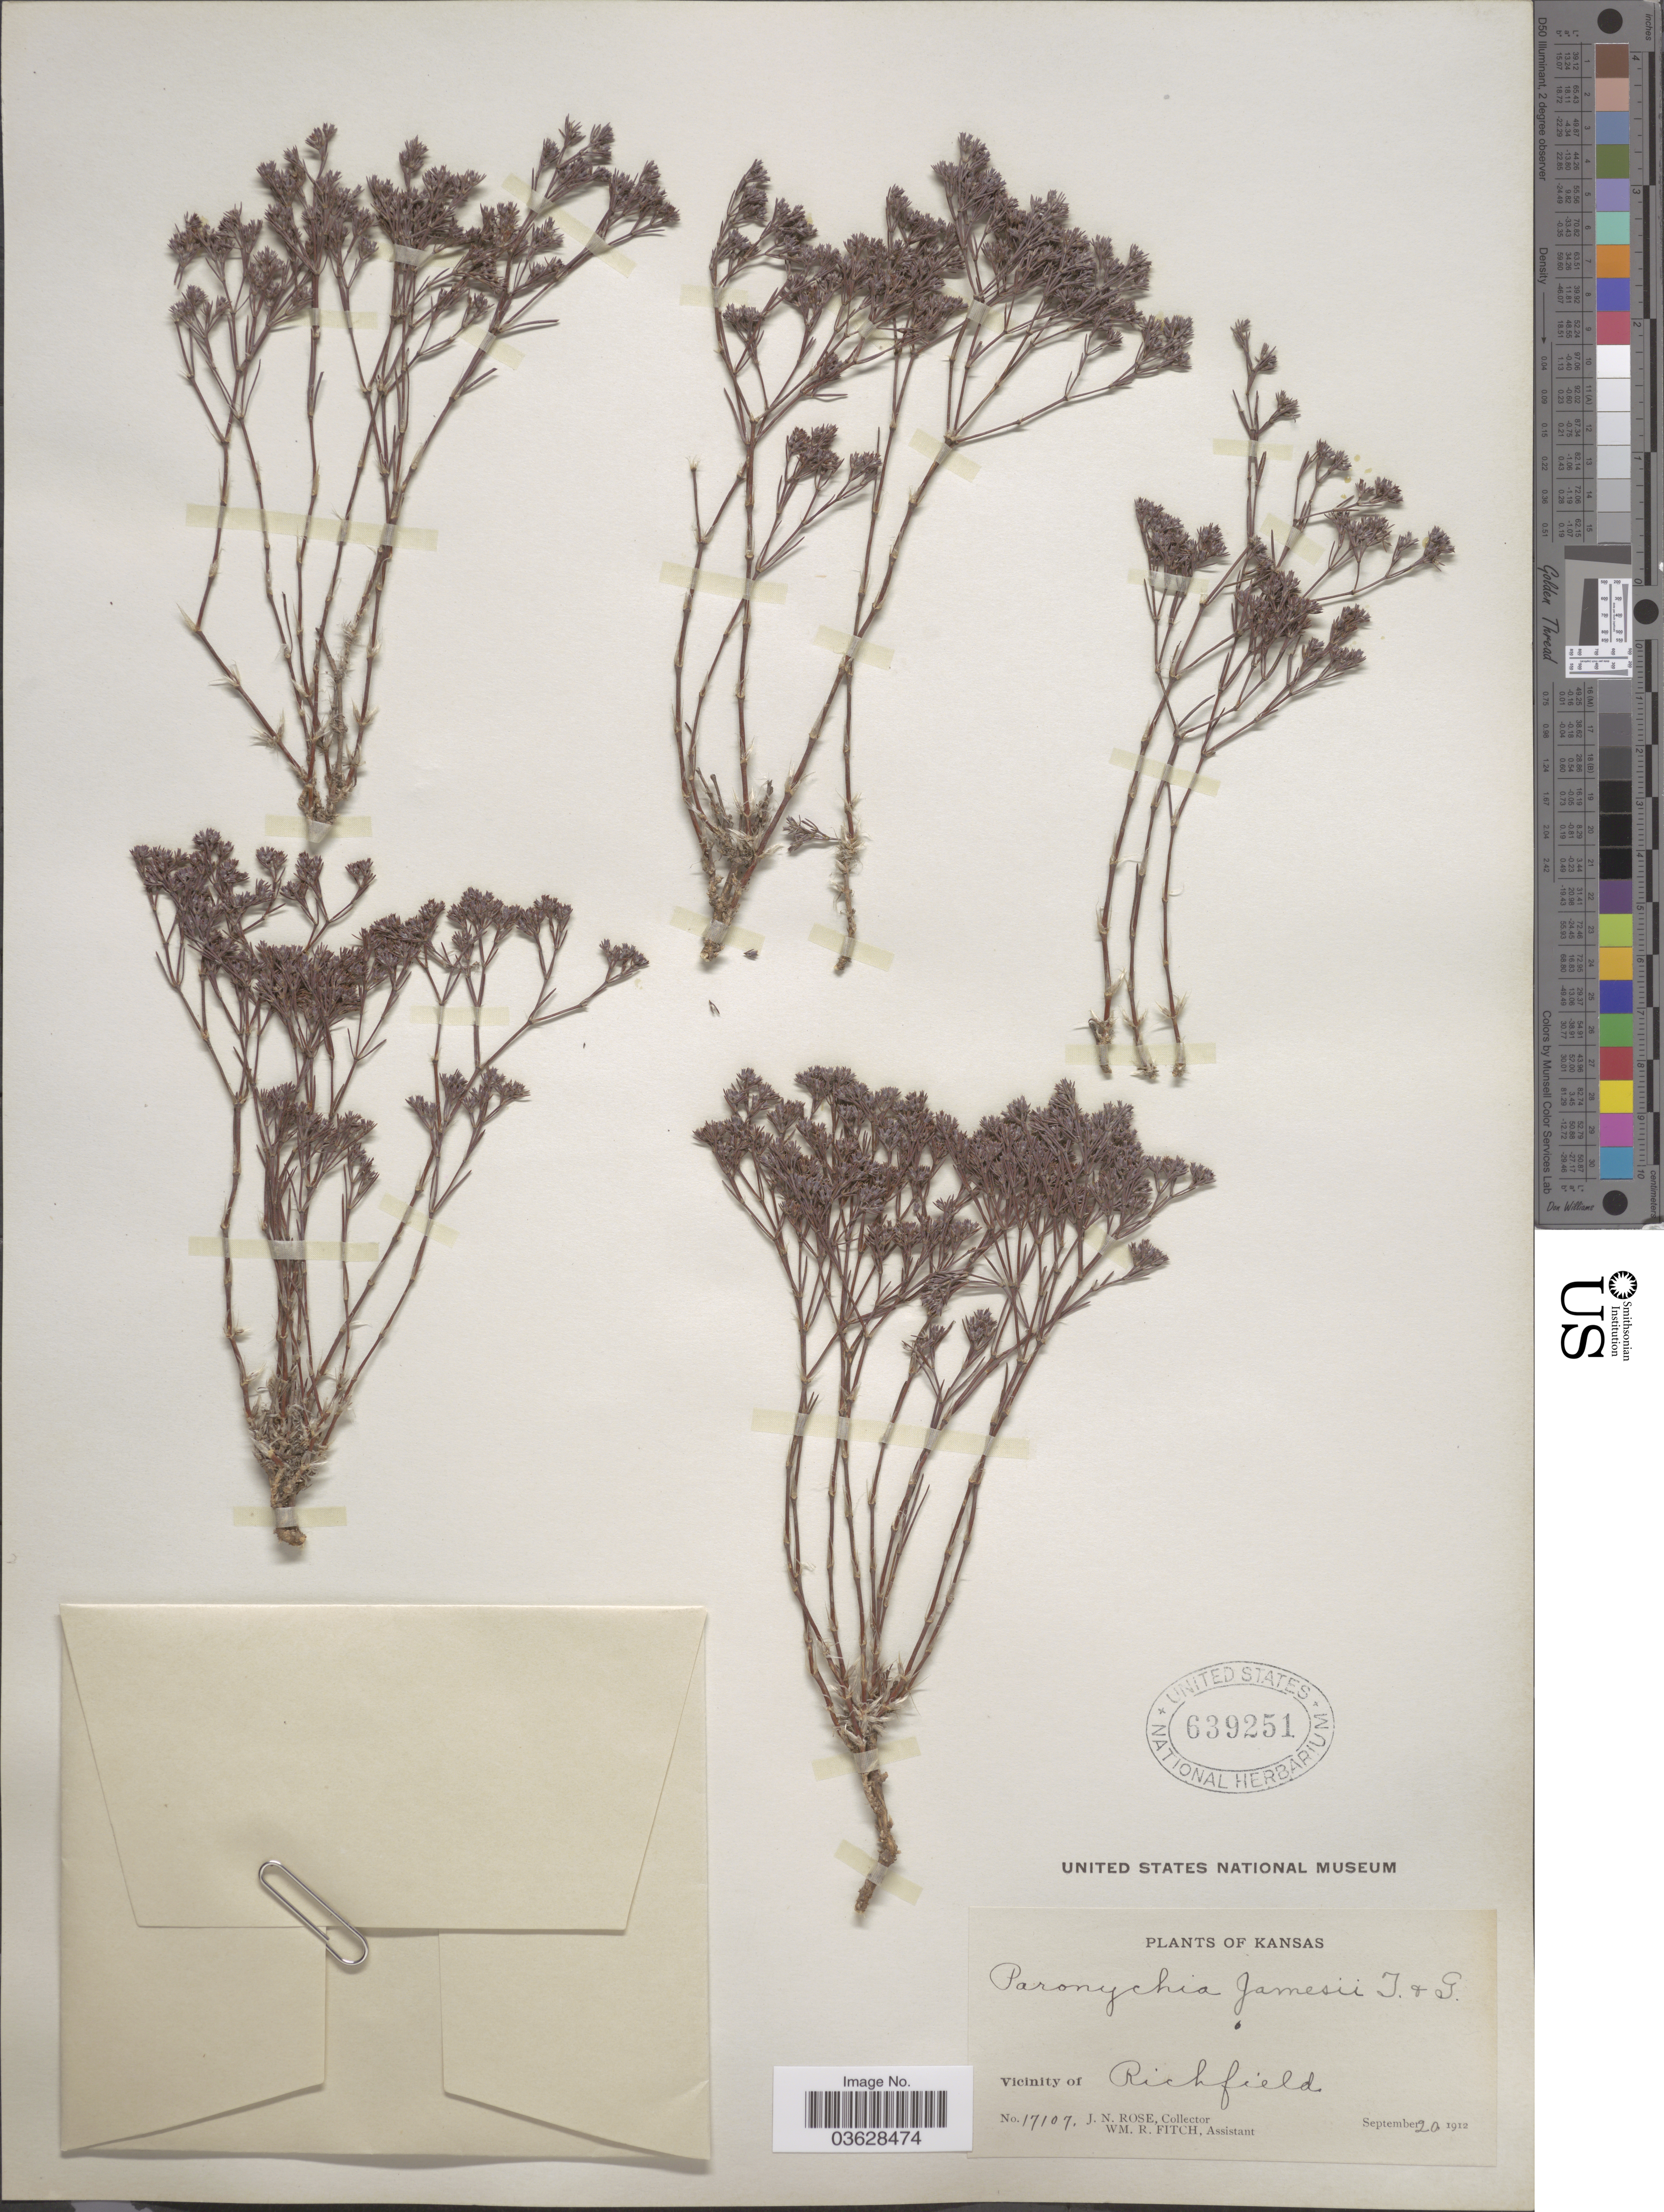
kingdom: Plantae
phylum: Tracheophyta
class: Magnoliopsida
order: Caryophyllales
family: Caryophyllaceae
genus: Paronychia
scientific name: Paronychia jamesii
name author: Torr. & A. Gray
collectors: J. N. Rose & W. R. Fitch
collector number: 17107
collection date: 1912-09-20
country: United States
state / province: Kansas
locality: Vicinity of Richfield.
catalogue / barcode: US 639251